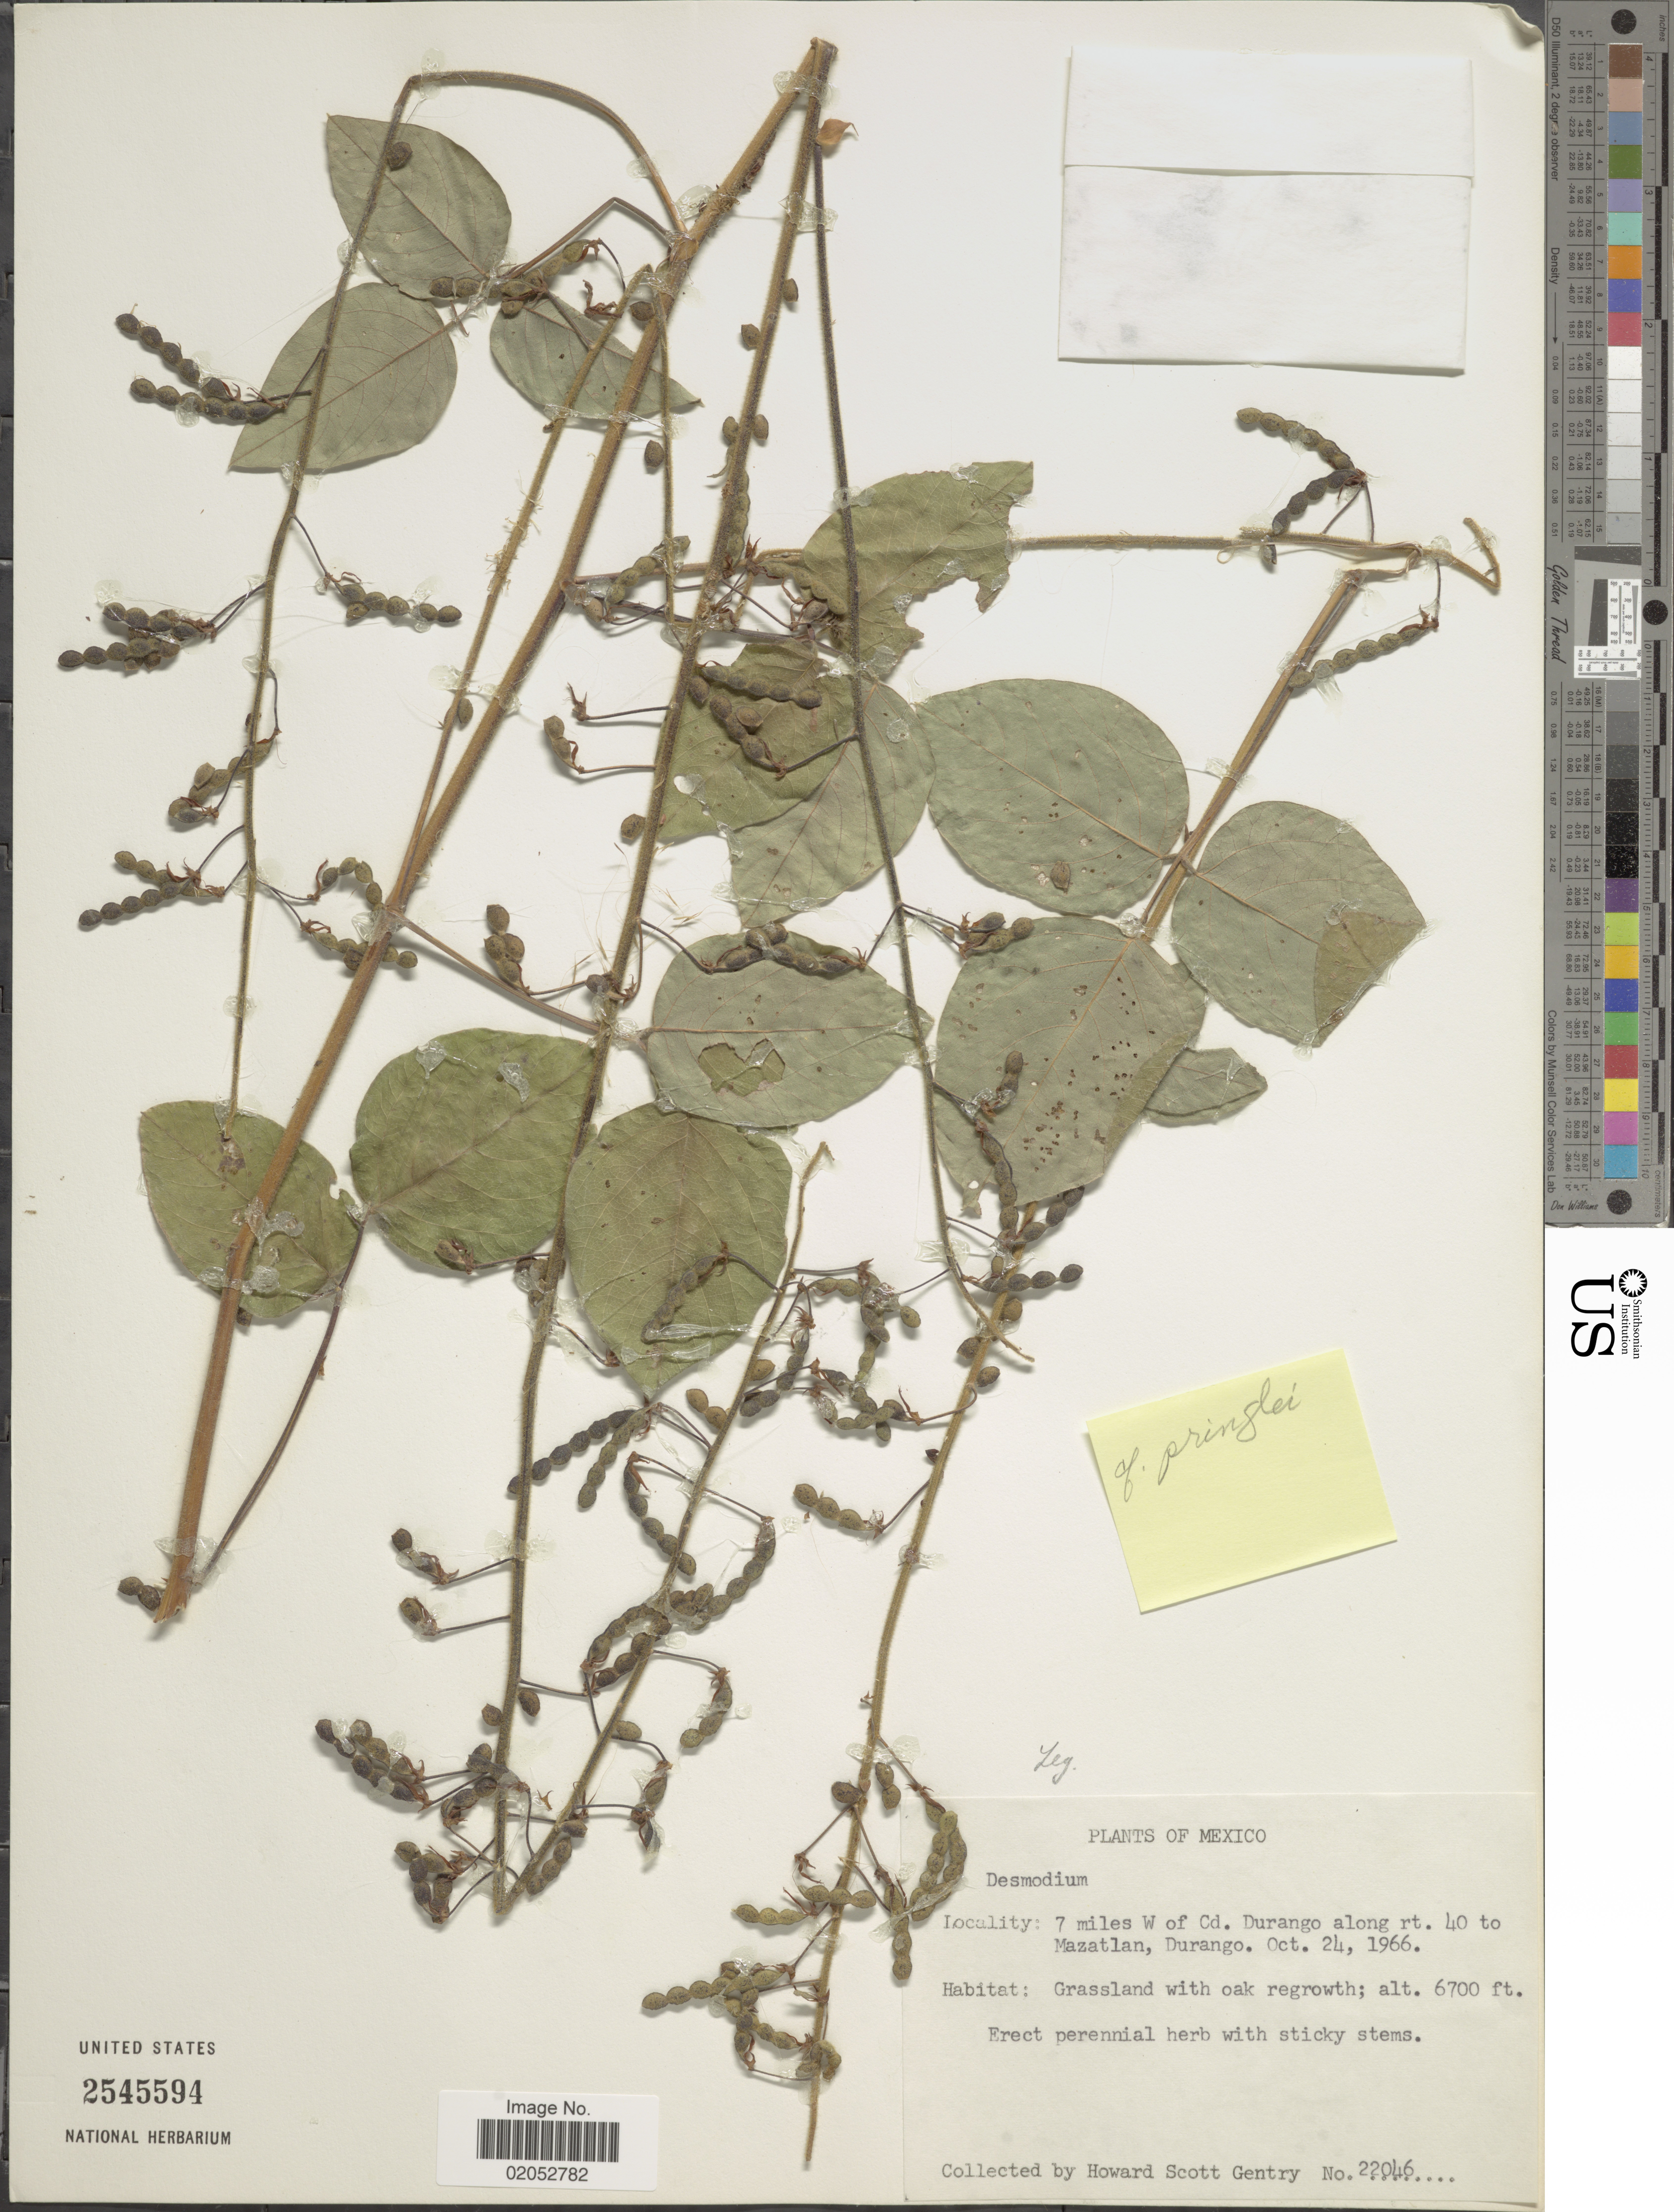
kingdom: Plantae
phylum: Tracheophyta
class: Magnoliopsida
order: Fabales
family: Fabaceae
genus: Desmodium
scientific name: Desmodium pringlei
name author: S. Watson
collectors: H. S. Gentry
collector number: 22046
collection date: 1966-10-24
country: Mexico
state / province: Durango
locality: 7 miles E of CD. Durango along rt. 40 to Mazatlan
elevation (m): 2042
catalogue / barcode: US 2545594